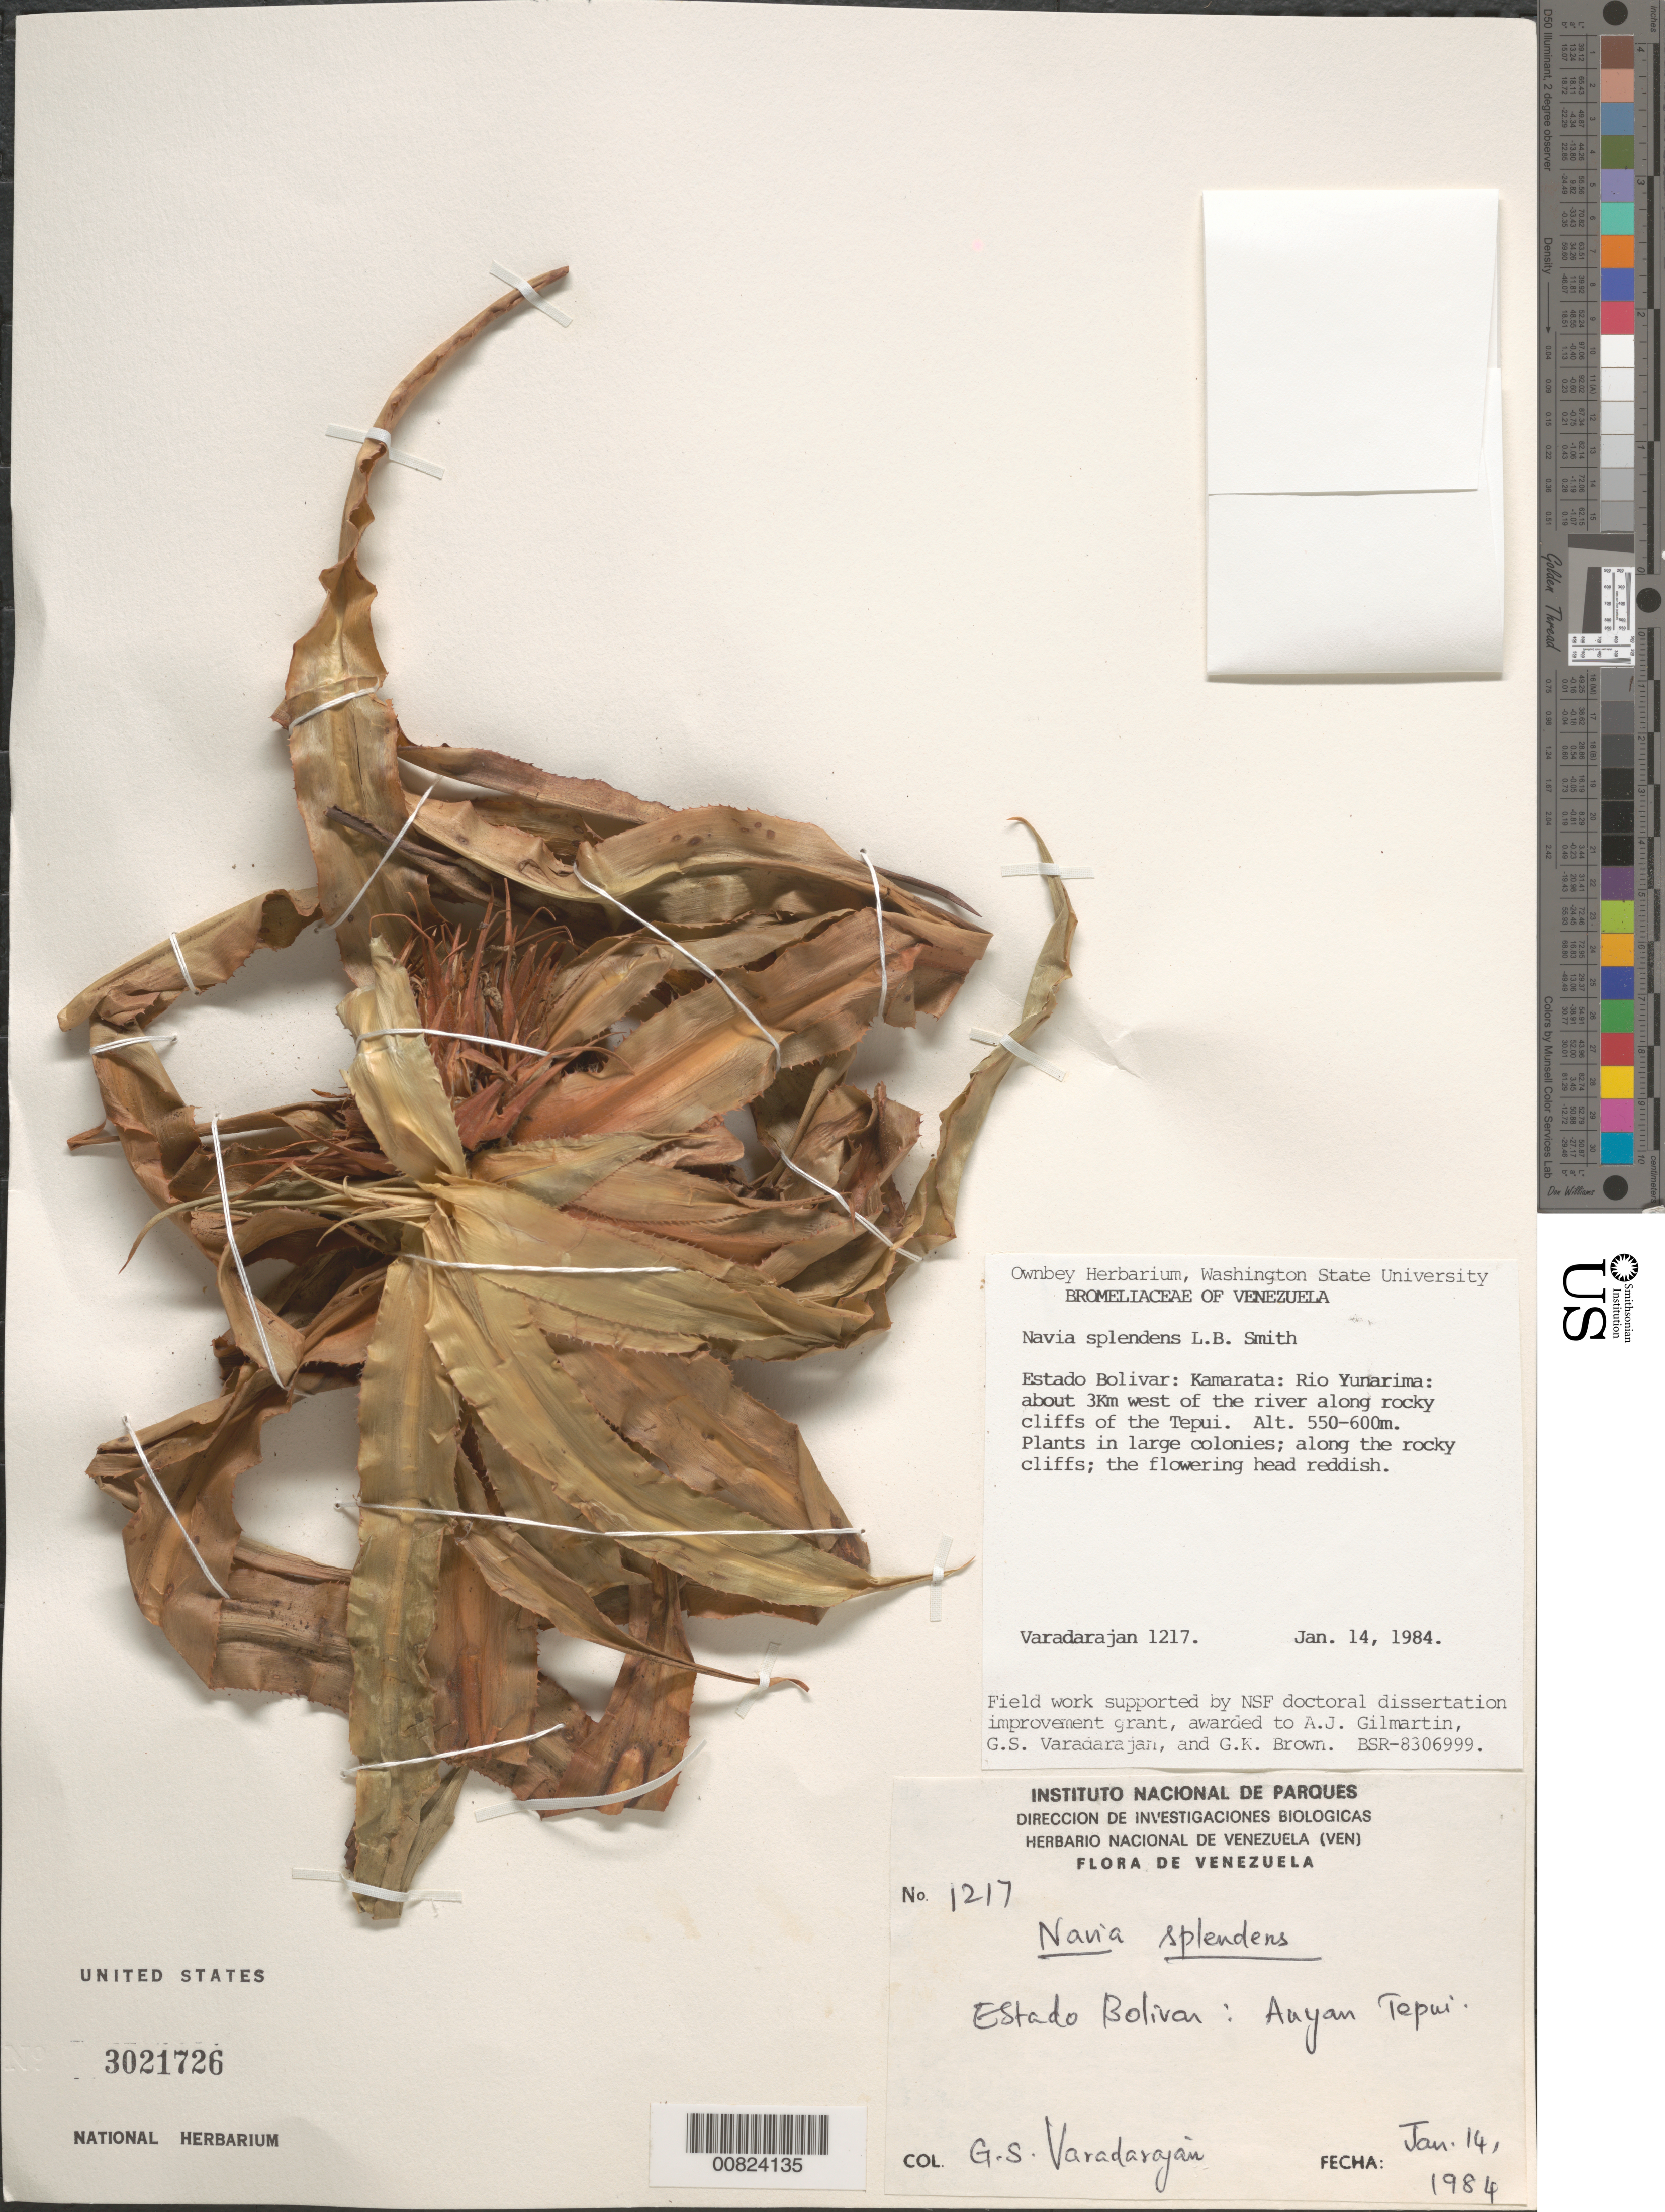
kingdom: Plantae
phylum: Tracheophyta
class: Liliopsida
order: Poales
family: Bromeliaceae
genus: Navia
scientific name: Navia splendens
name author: L.B. Sm.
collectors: G. S. Varadarajan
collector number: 1217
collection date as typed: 14-Jan-84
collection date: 1984-01-14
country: Venezuela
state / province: Bolívar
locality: Kamarata, Río Yunarima, about 3km W of the river along the rocky cliffs of Auyan tepuí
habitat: Rocky cliffs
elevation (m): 550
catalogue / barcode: US 3021726